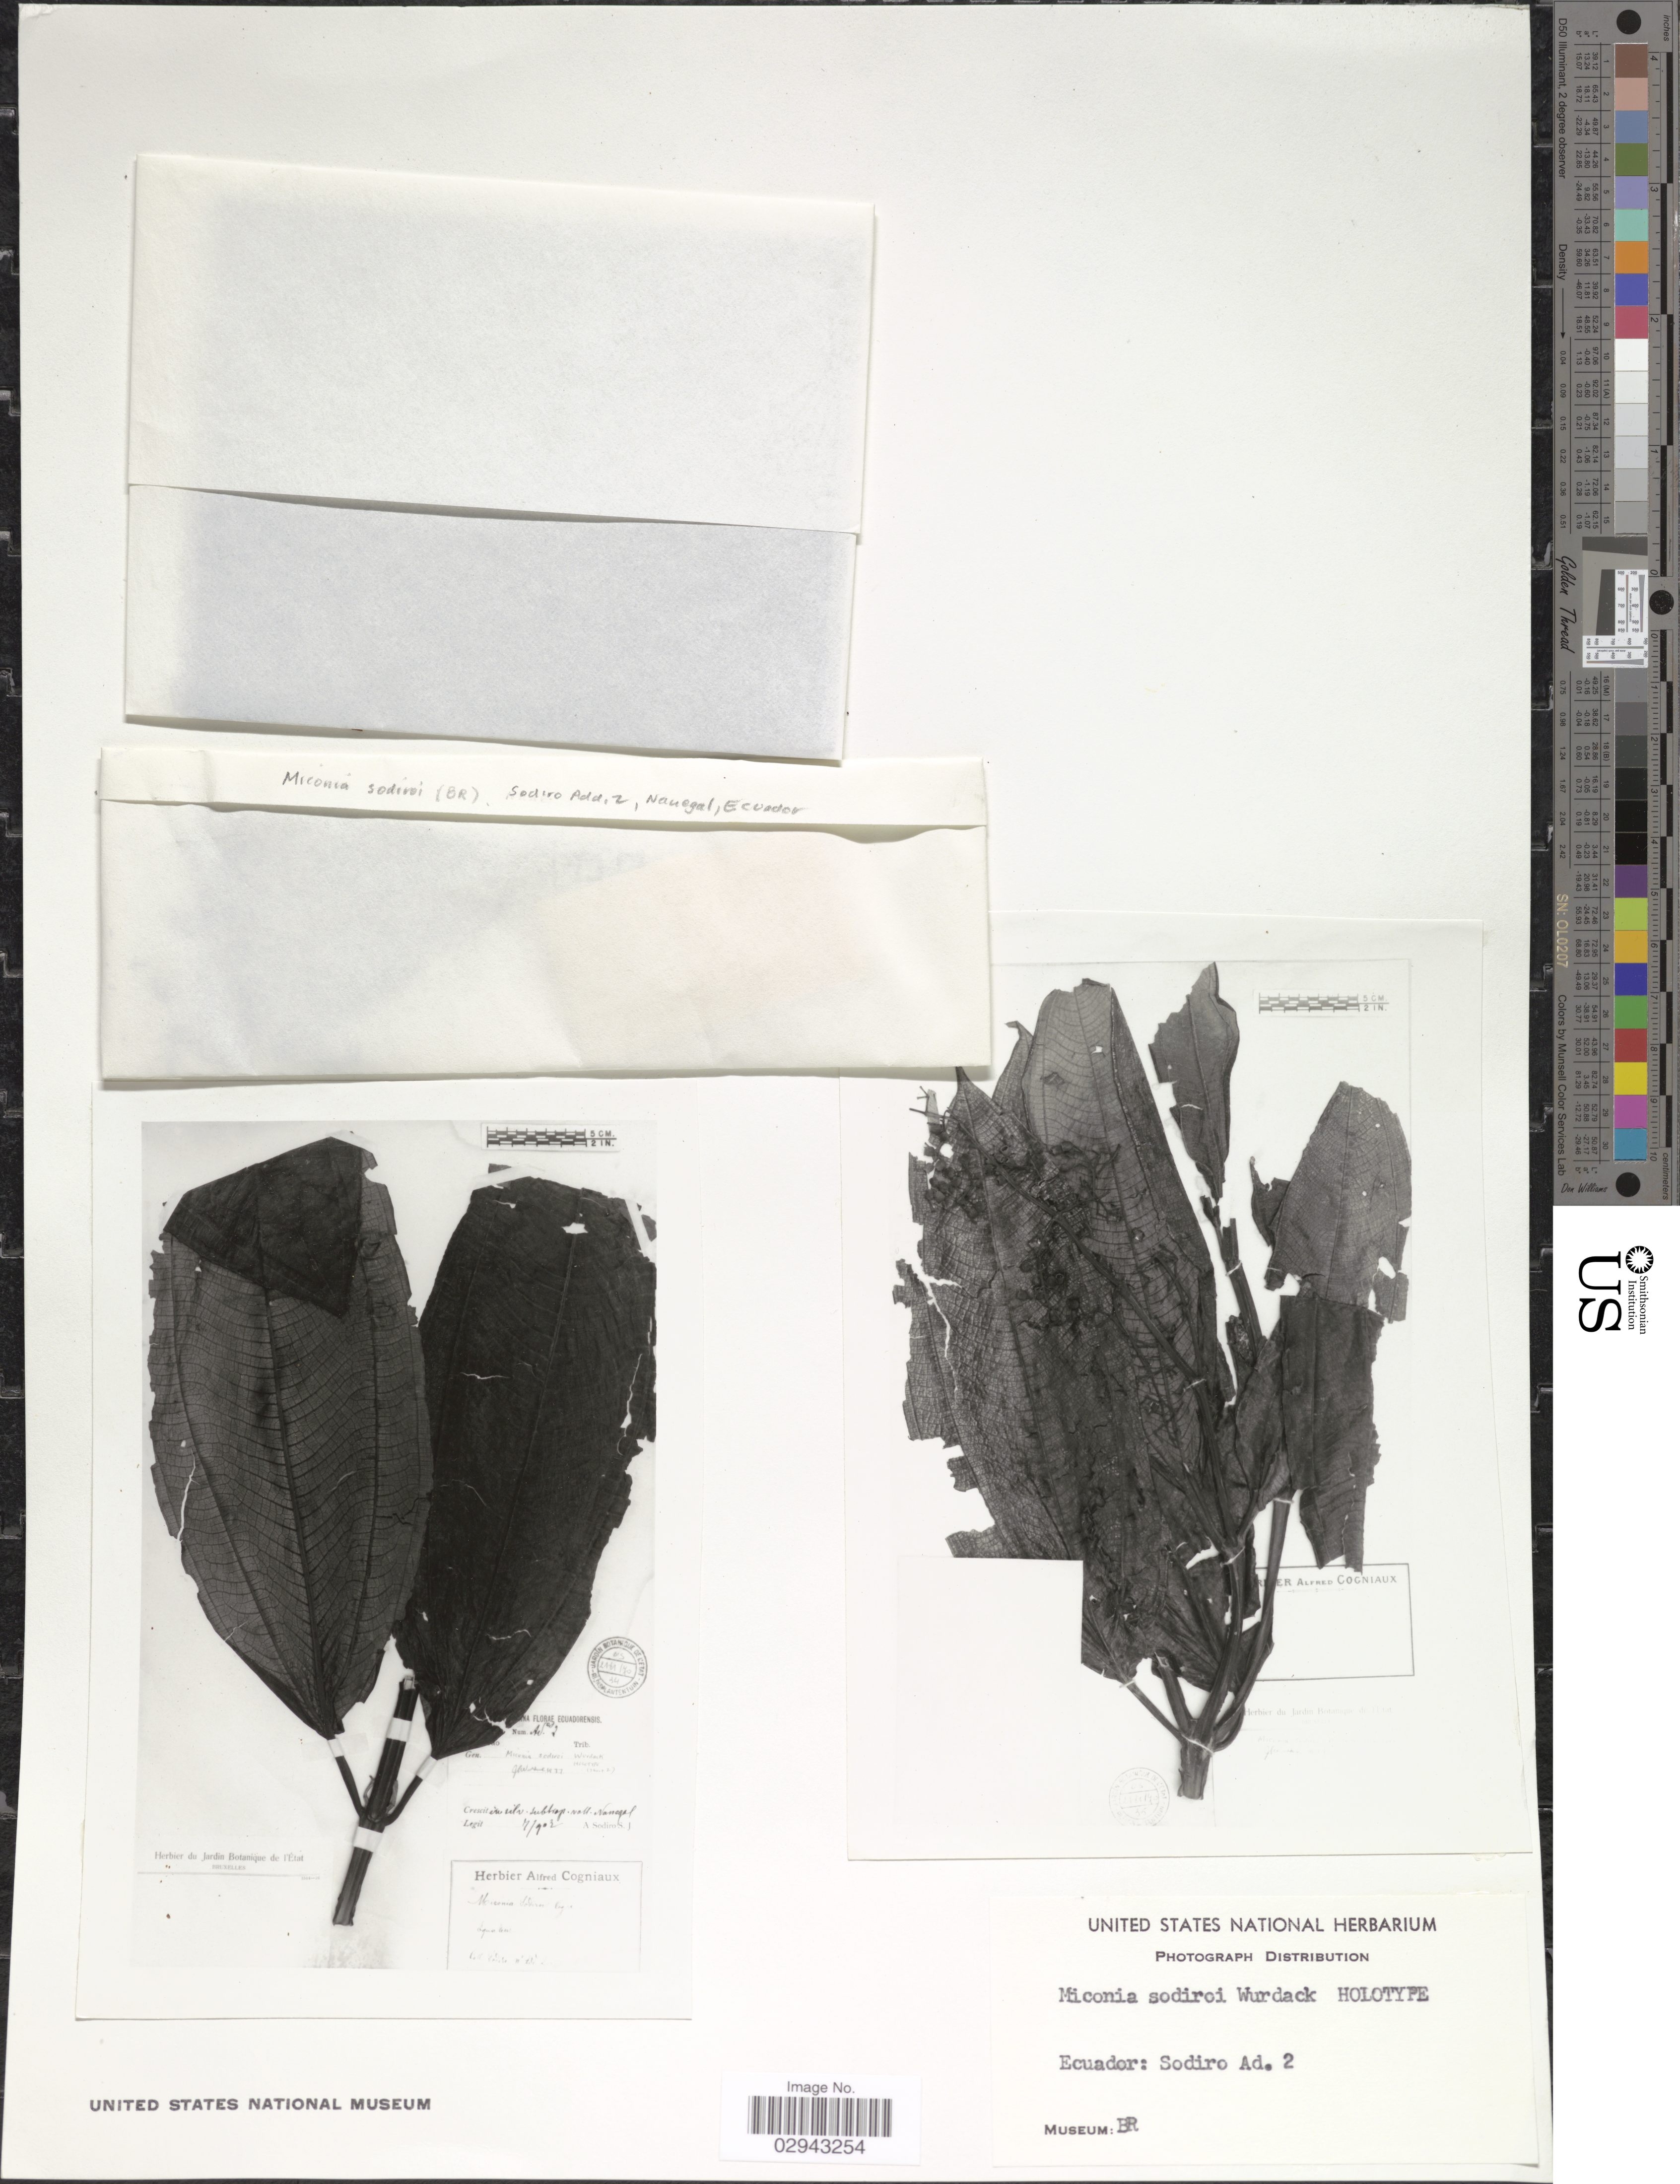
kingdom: Plantae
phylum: Tracheophyta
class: Magnoliopsida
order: Myrtales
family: Melastomataceae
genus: Miconia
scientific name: Miconia sodiroi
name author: Wurdack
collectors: A. Sodiro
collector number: Ad.2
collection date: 1902-07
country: Ecuador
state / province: Pichincha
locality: In silv subbrap vall. Nanegal.